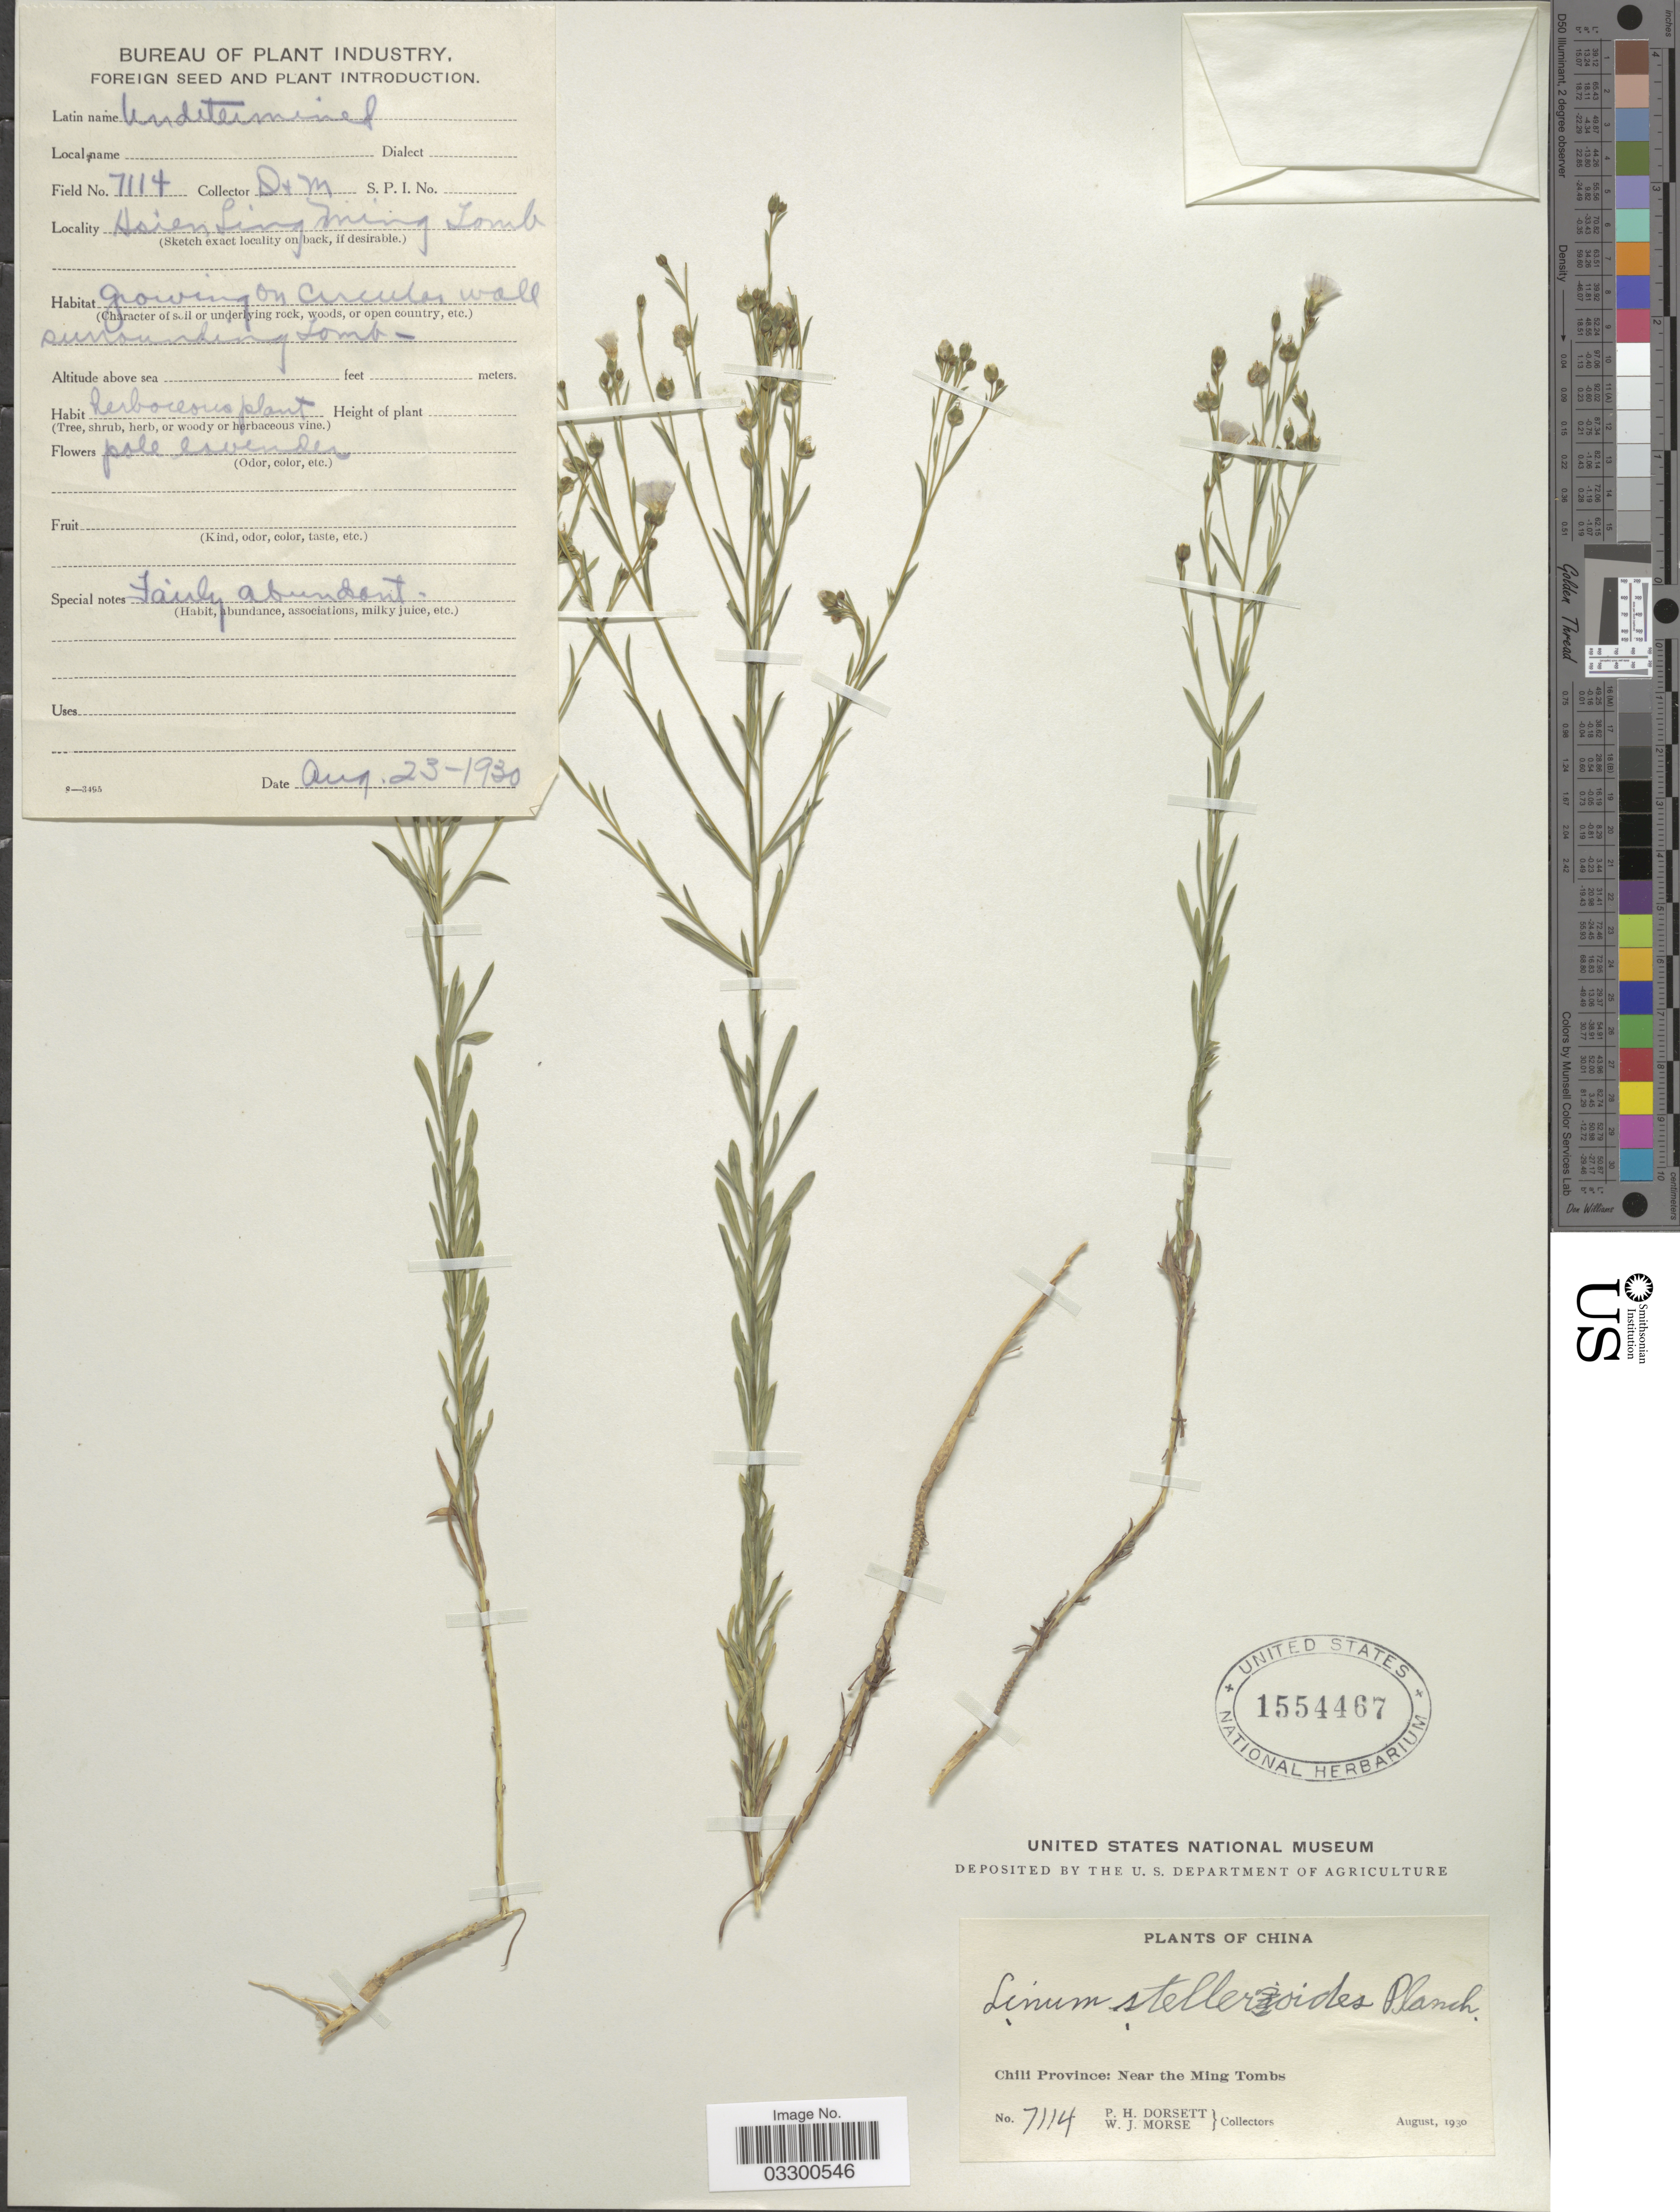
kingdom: Plantae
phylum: Tracheophyta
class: Magnoliopsida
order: Malpighiales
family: Linaceae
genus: Linum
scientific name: Linum stelleroides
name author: Planch.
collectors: P. H. Dorsett & W. J. Morse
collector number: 7114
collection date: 1930-08-23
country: China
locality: Chili Province: Near the Ming Tombs. Hsien Ling Ming Tomb.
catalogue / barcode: US 1554467